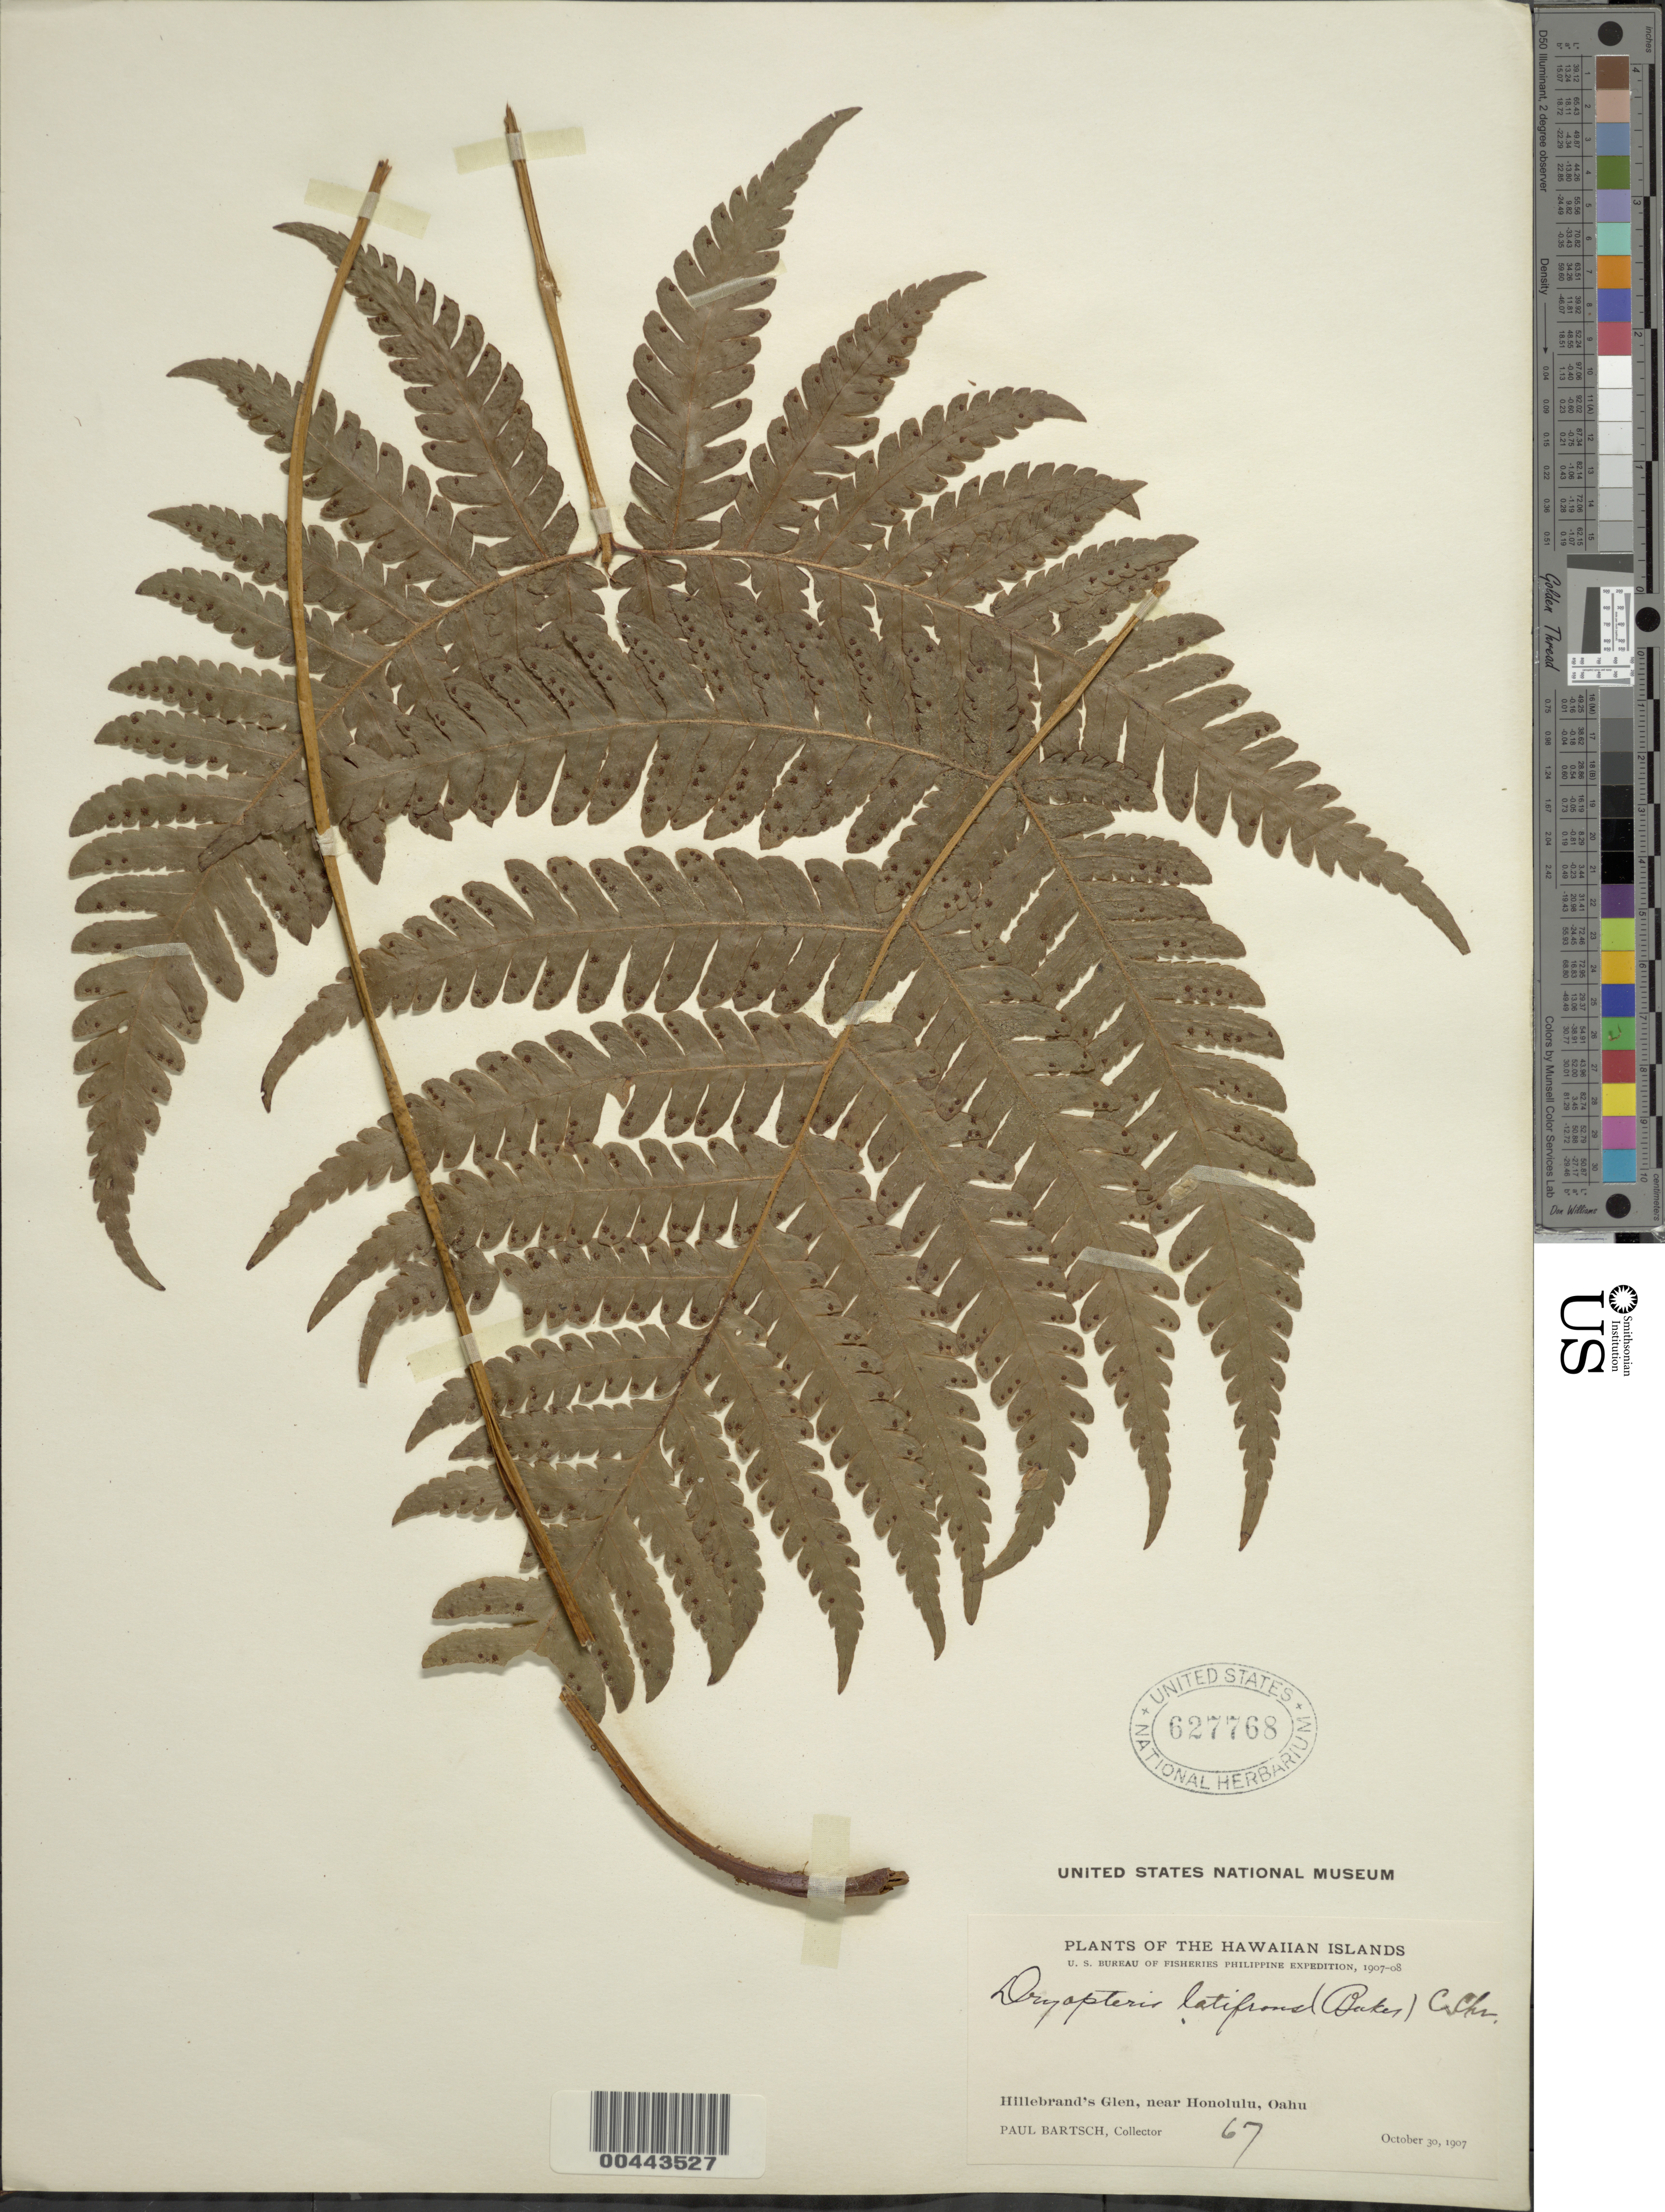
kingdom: Plantae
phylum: Tracheophyta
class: Polypodiopsida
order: Polypodiales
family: Dryopteridaceae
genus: Ctenitis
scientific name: Ctenitis latifrons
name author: (Brack.) Copel.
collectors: P. Bartsch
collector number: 67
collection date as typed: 30 Oct 1907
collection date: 1907-10-30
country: United States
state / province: Hawaii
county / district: Honolulu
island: Oahu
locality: Hillebrand's Glen, Near Honolulu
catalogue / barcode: US 627768